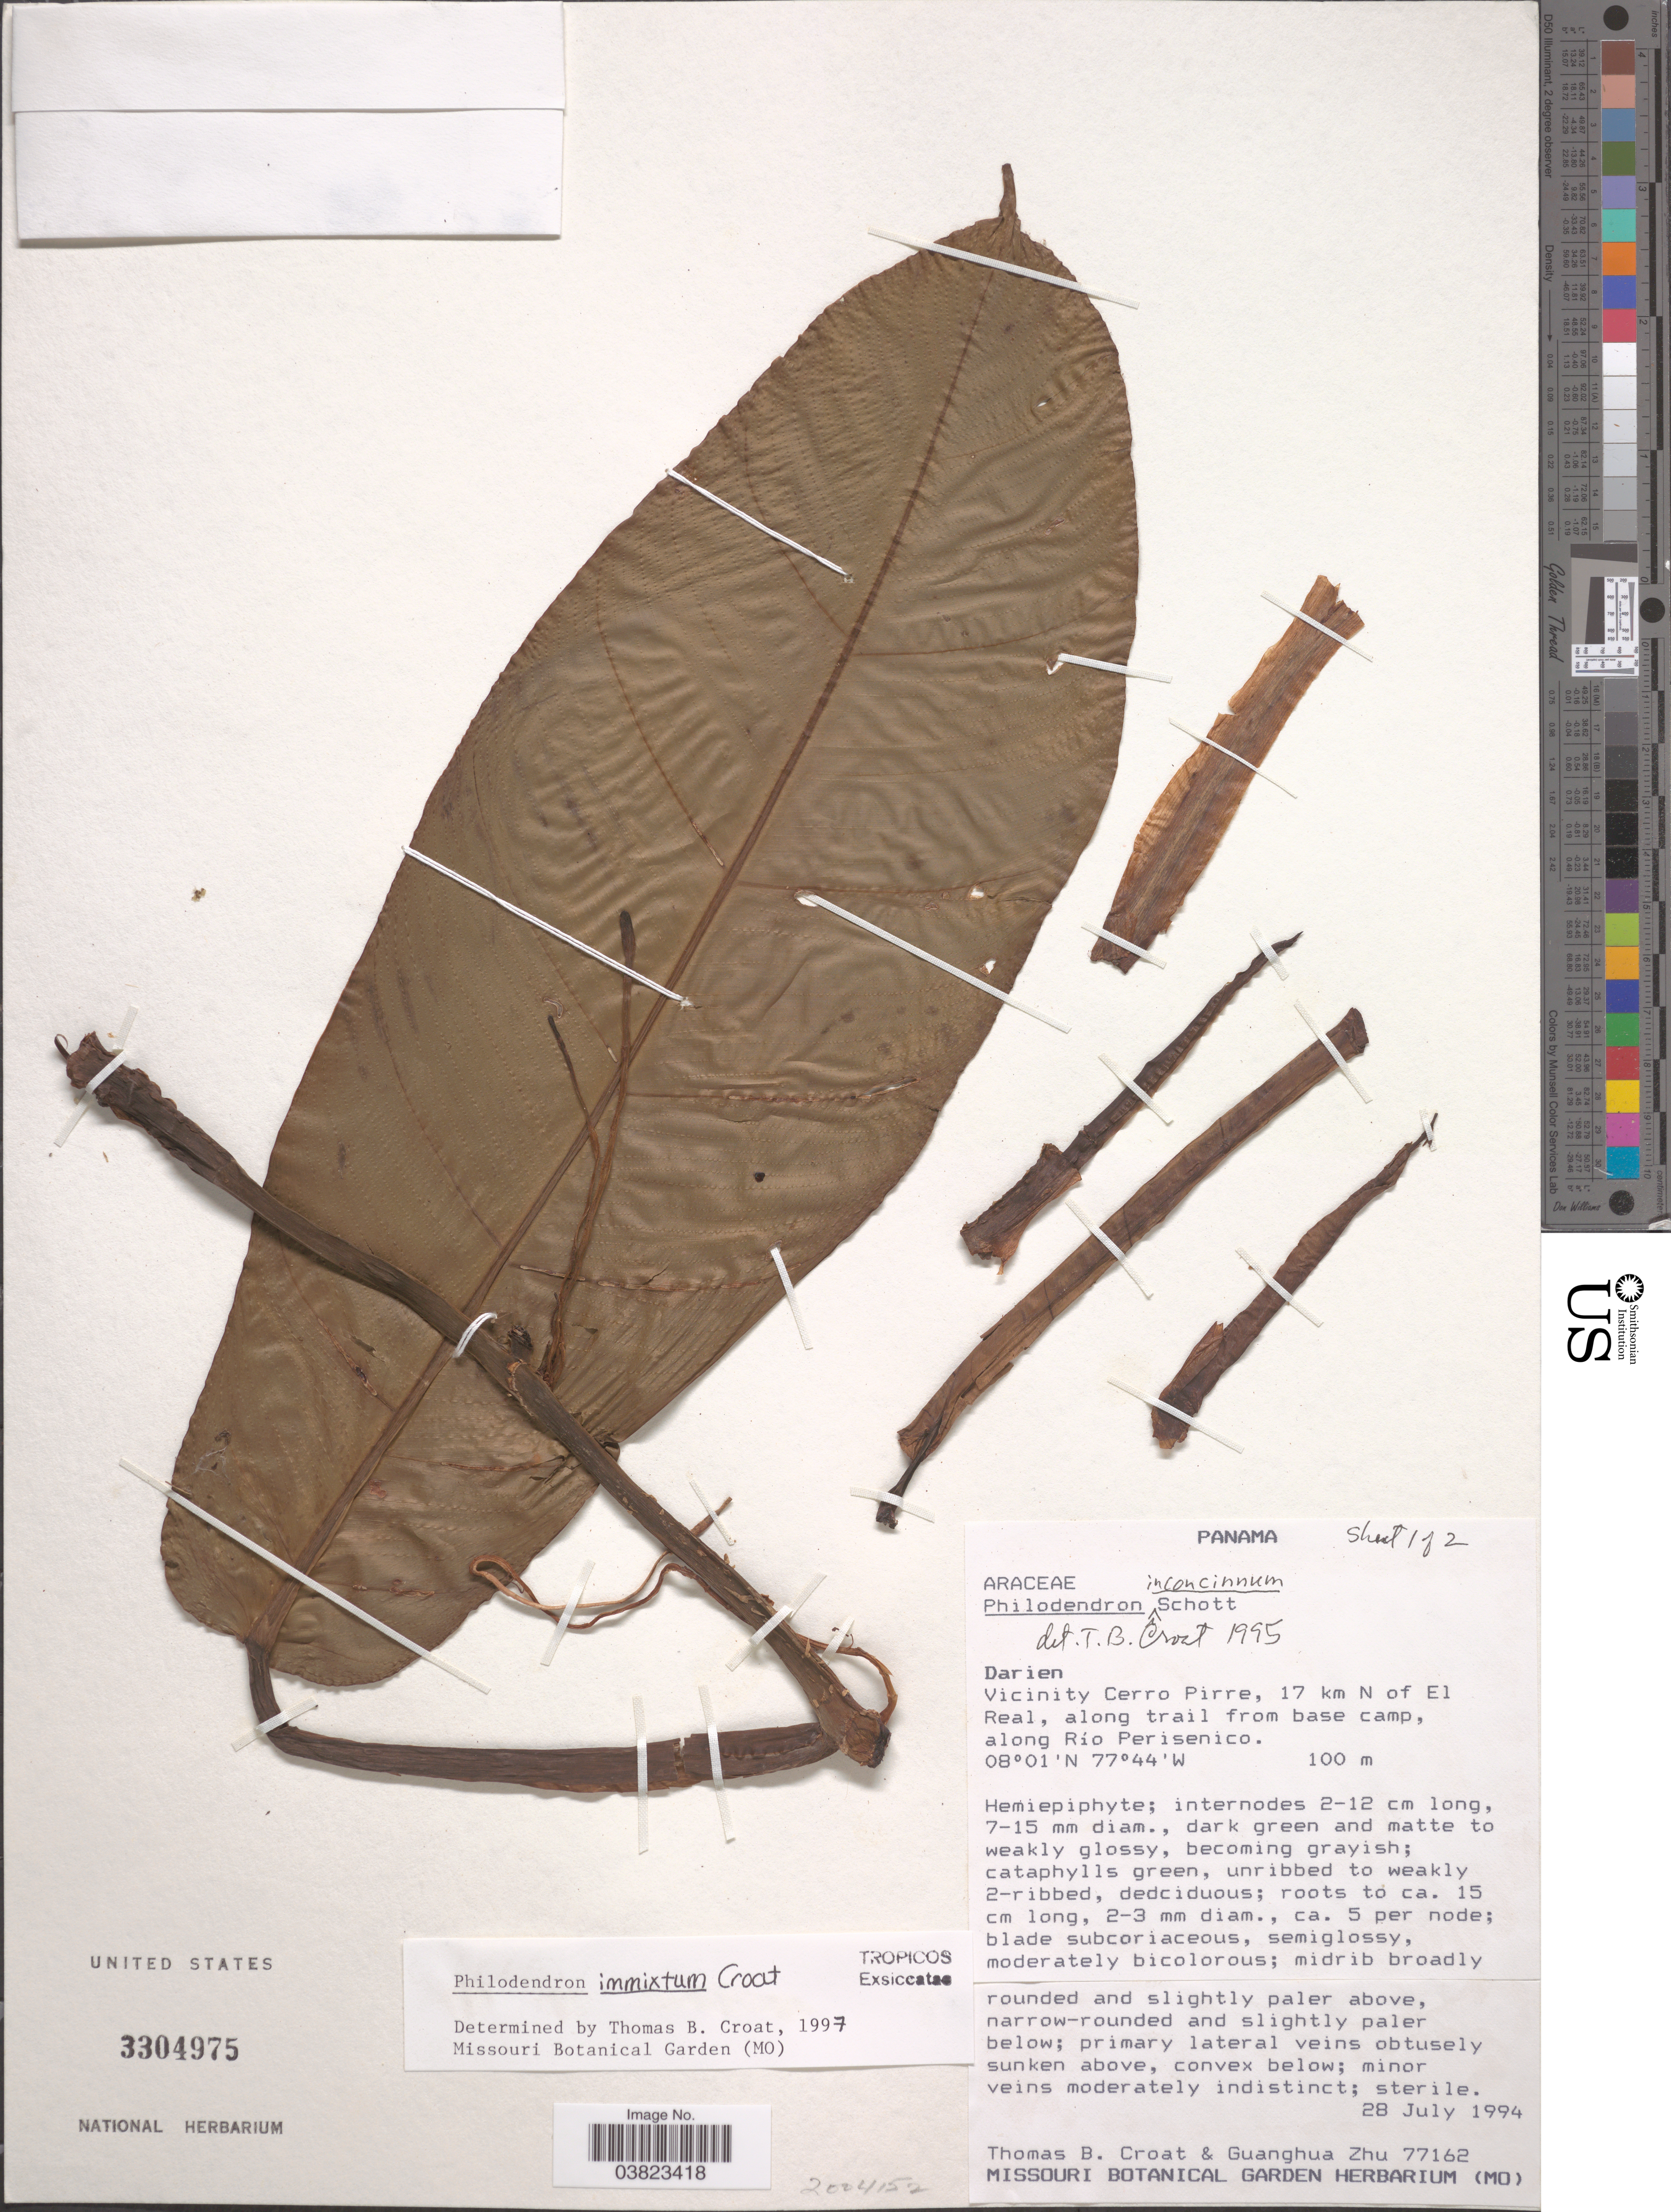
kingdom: Plantae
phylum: Tracheophyta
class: Liliopsida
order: Alismatales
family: Araceae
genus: Philodendron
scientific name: Philodendron immixtum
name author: Croat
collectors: T. B. Croat & Zhu Guanghua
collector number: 77162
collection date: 1994-07-28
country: Panama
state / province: Darien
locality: Vicinity Cerro Pirre, 17 km N of El Real, along trail from base camp, along Río Perisenico.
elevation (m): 100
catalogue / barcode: US 3304975